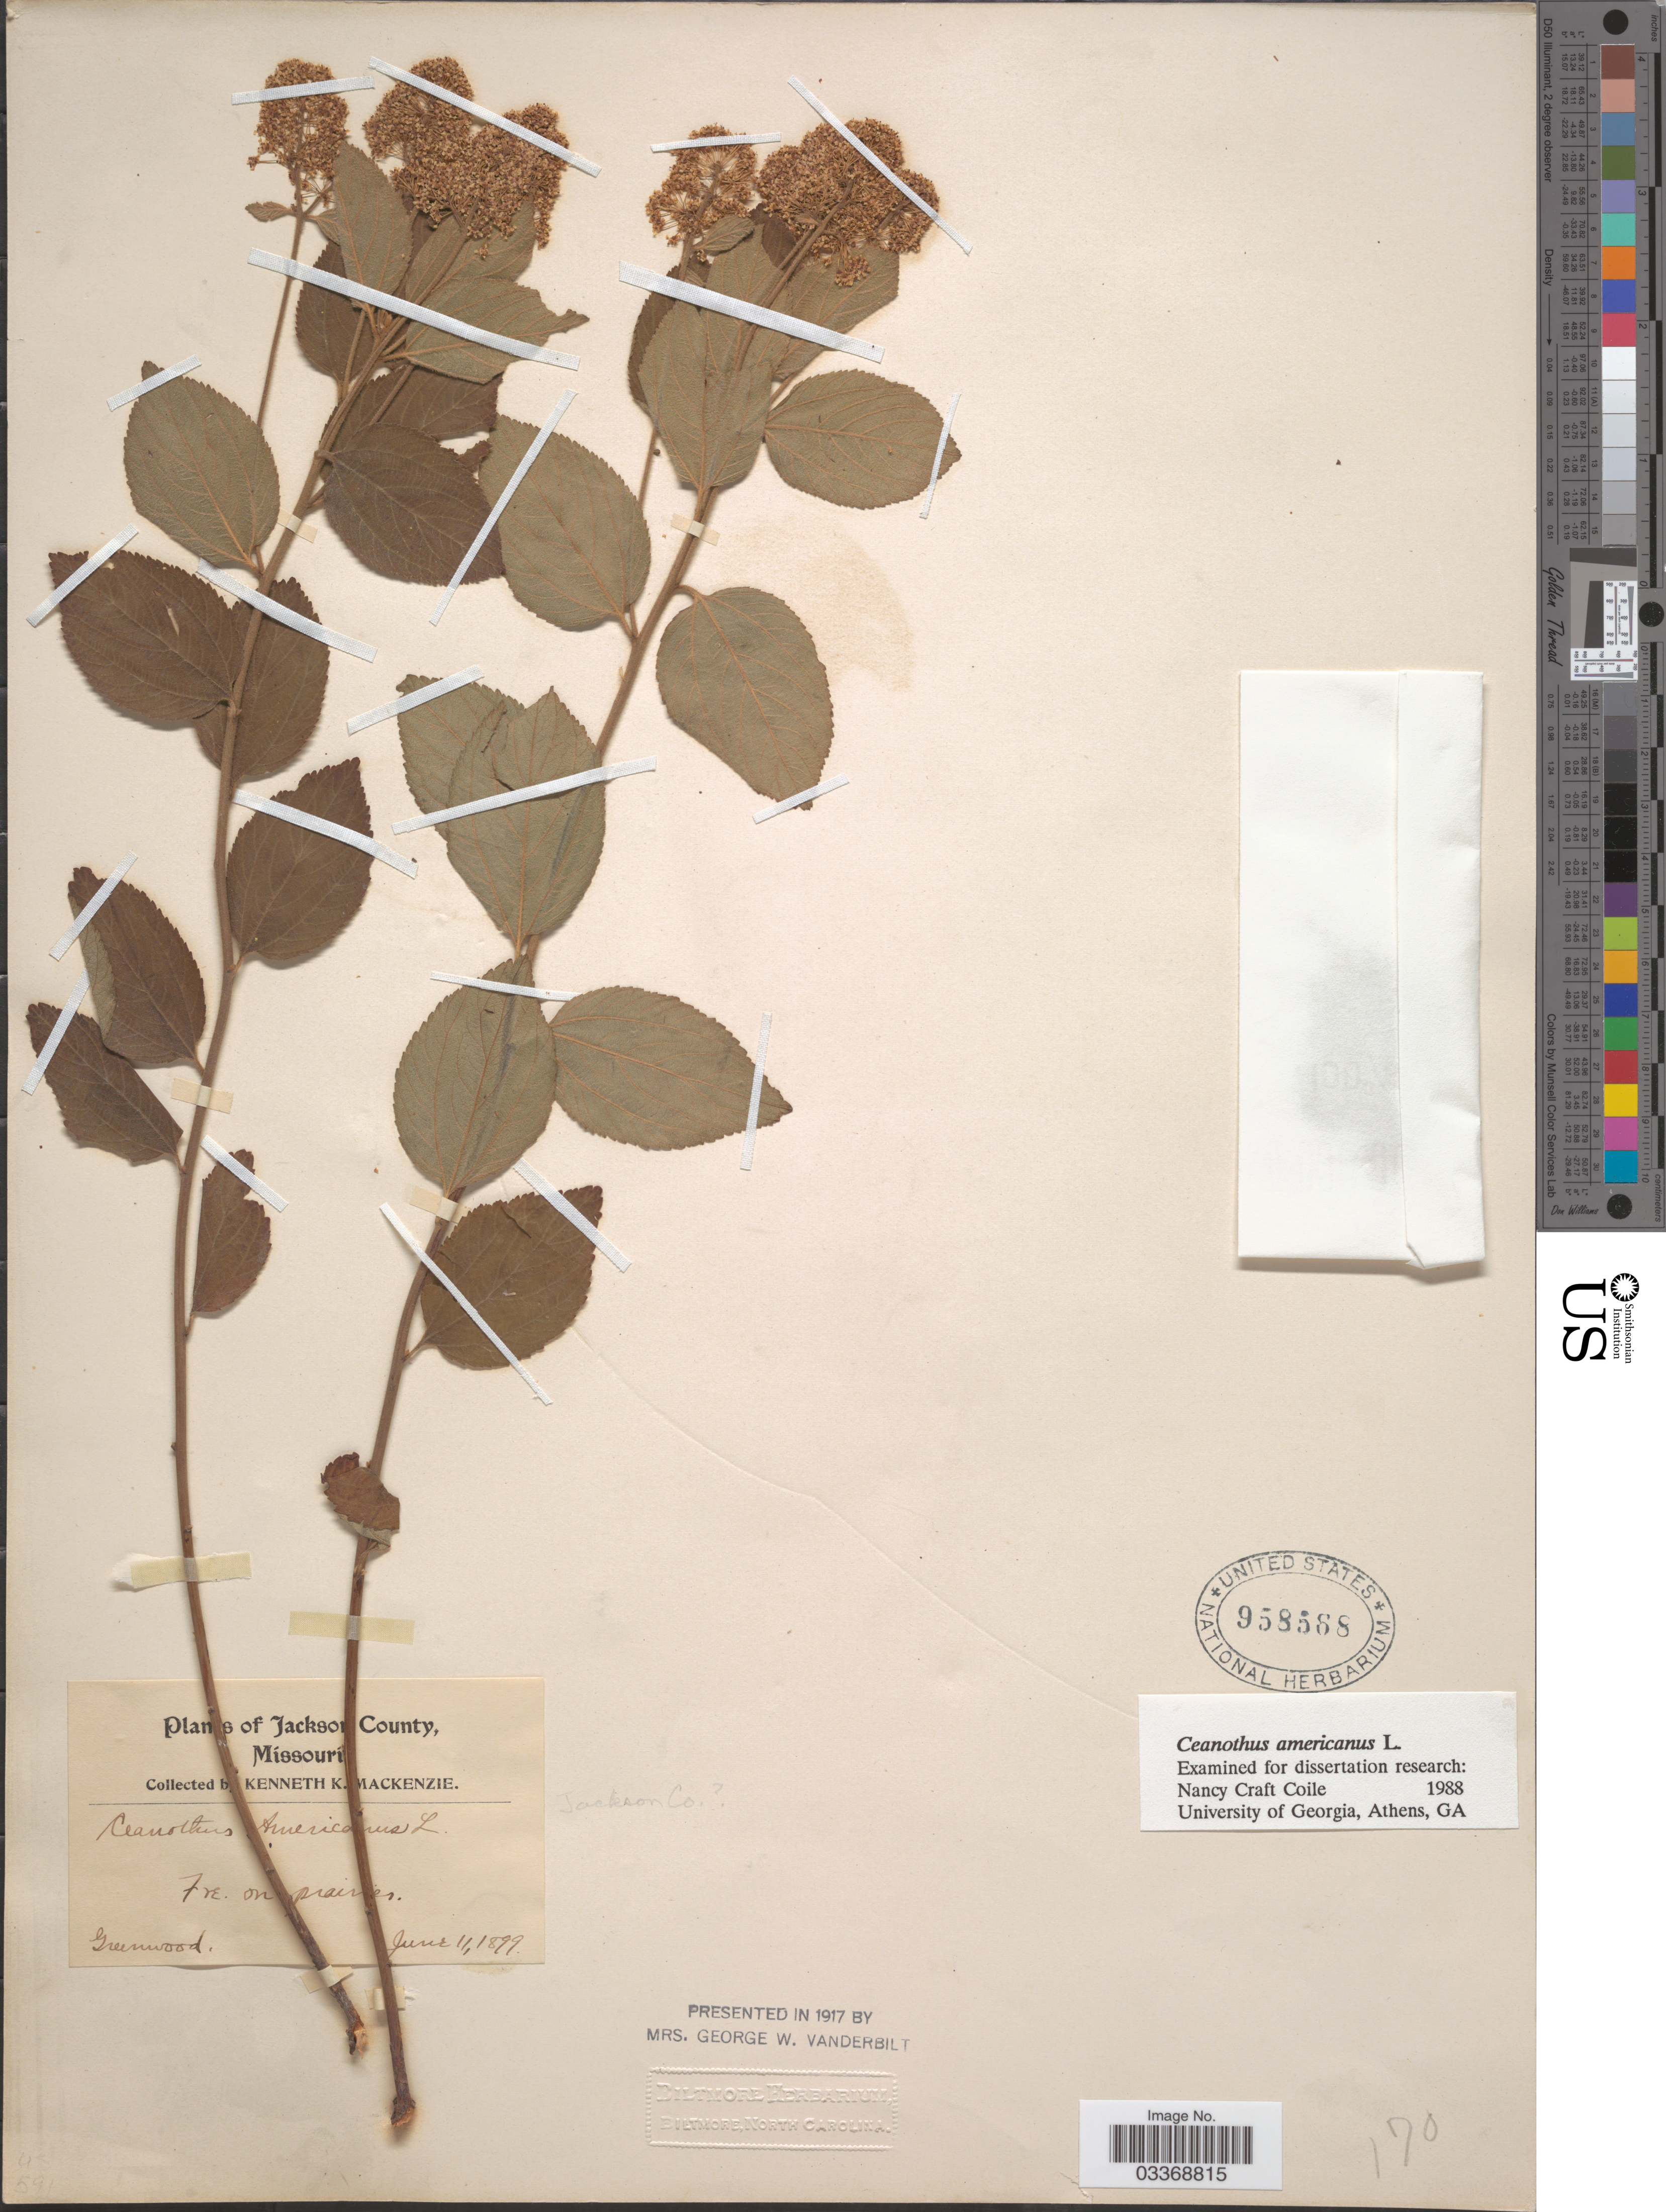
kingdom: Plantae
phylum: Tracheophyta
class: Magnoliopsida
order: Rosales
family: Rhamnaceae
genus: Ceanothus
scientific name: Ceanothus americanus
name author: L.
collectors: K. K. Mackenzie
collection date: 1899-06-11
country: United States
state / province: Missouri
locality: Jackson County. Greenwood.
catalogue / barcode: US 958568